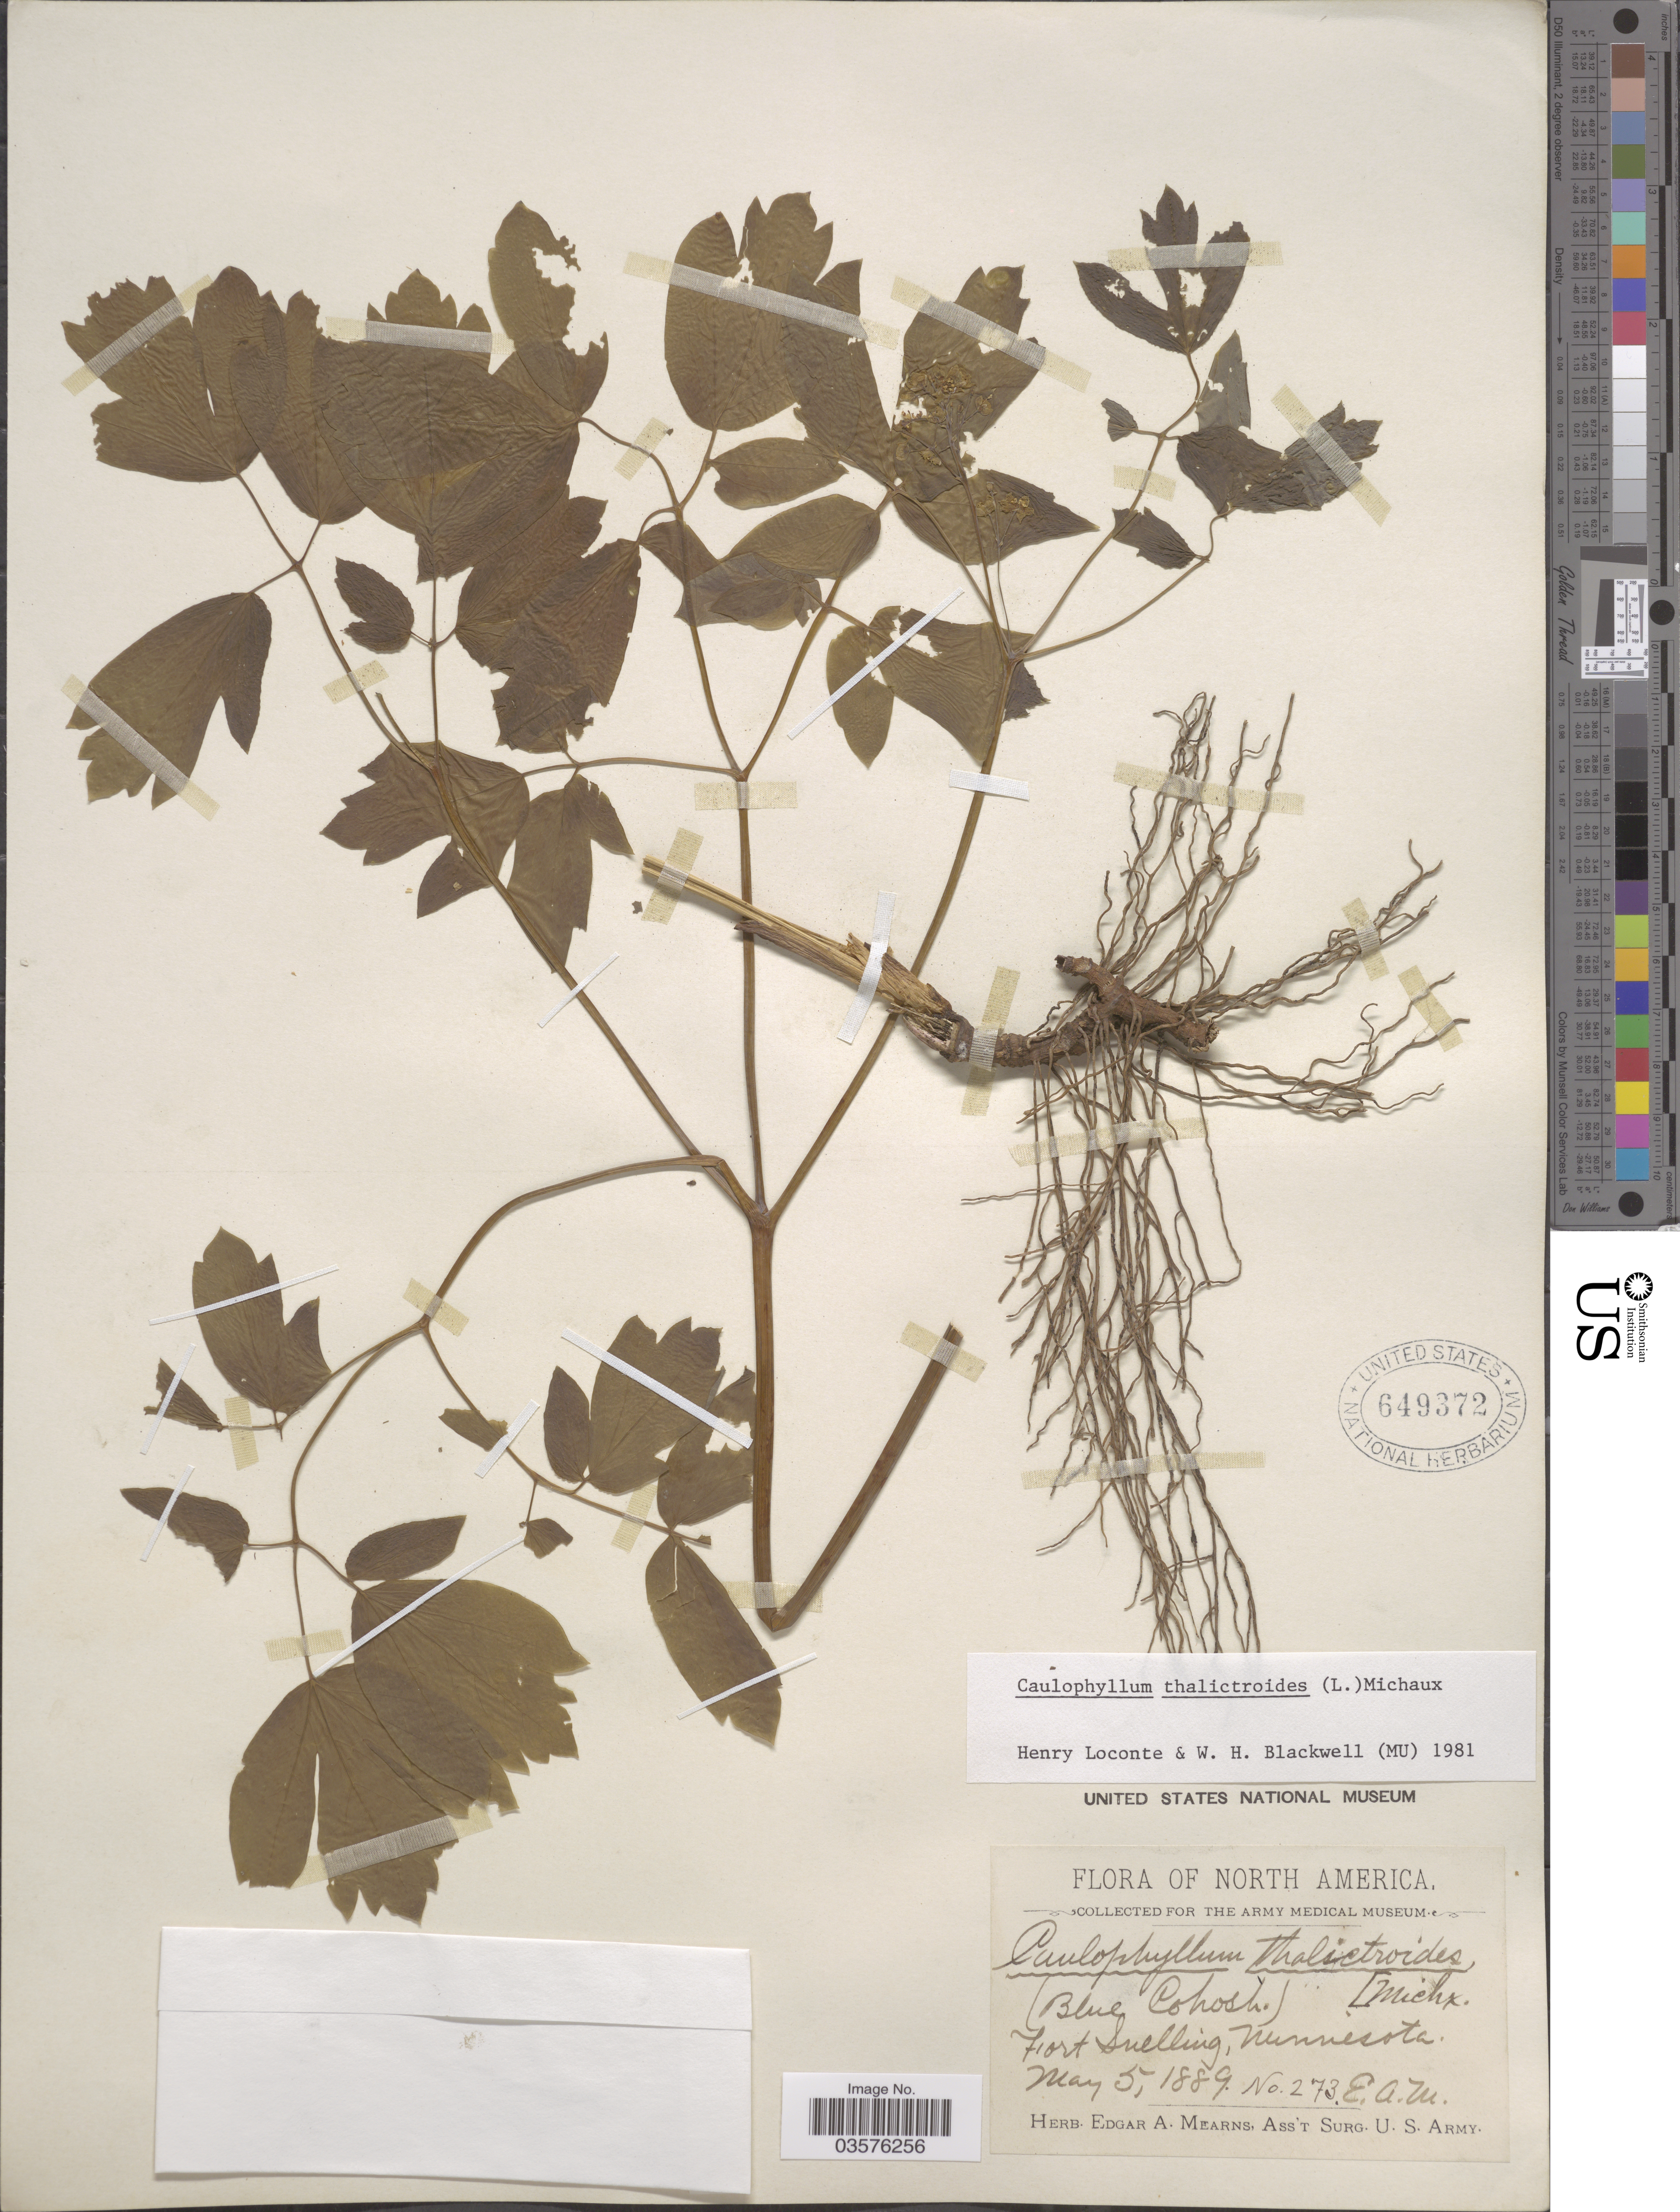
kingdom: Plantae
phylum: Tracheophyta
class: Magnoliopsida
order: Ranunculales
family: Berberidaceae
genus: Caulophyllum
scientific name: Caulophyllum thalictroides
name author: (L.) Michx.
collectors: E. A. Mearns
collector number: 273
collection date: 1889-05-05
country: United States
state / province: Minnesota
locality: Fort Snelling.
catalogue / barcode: US 649372